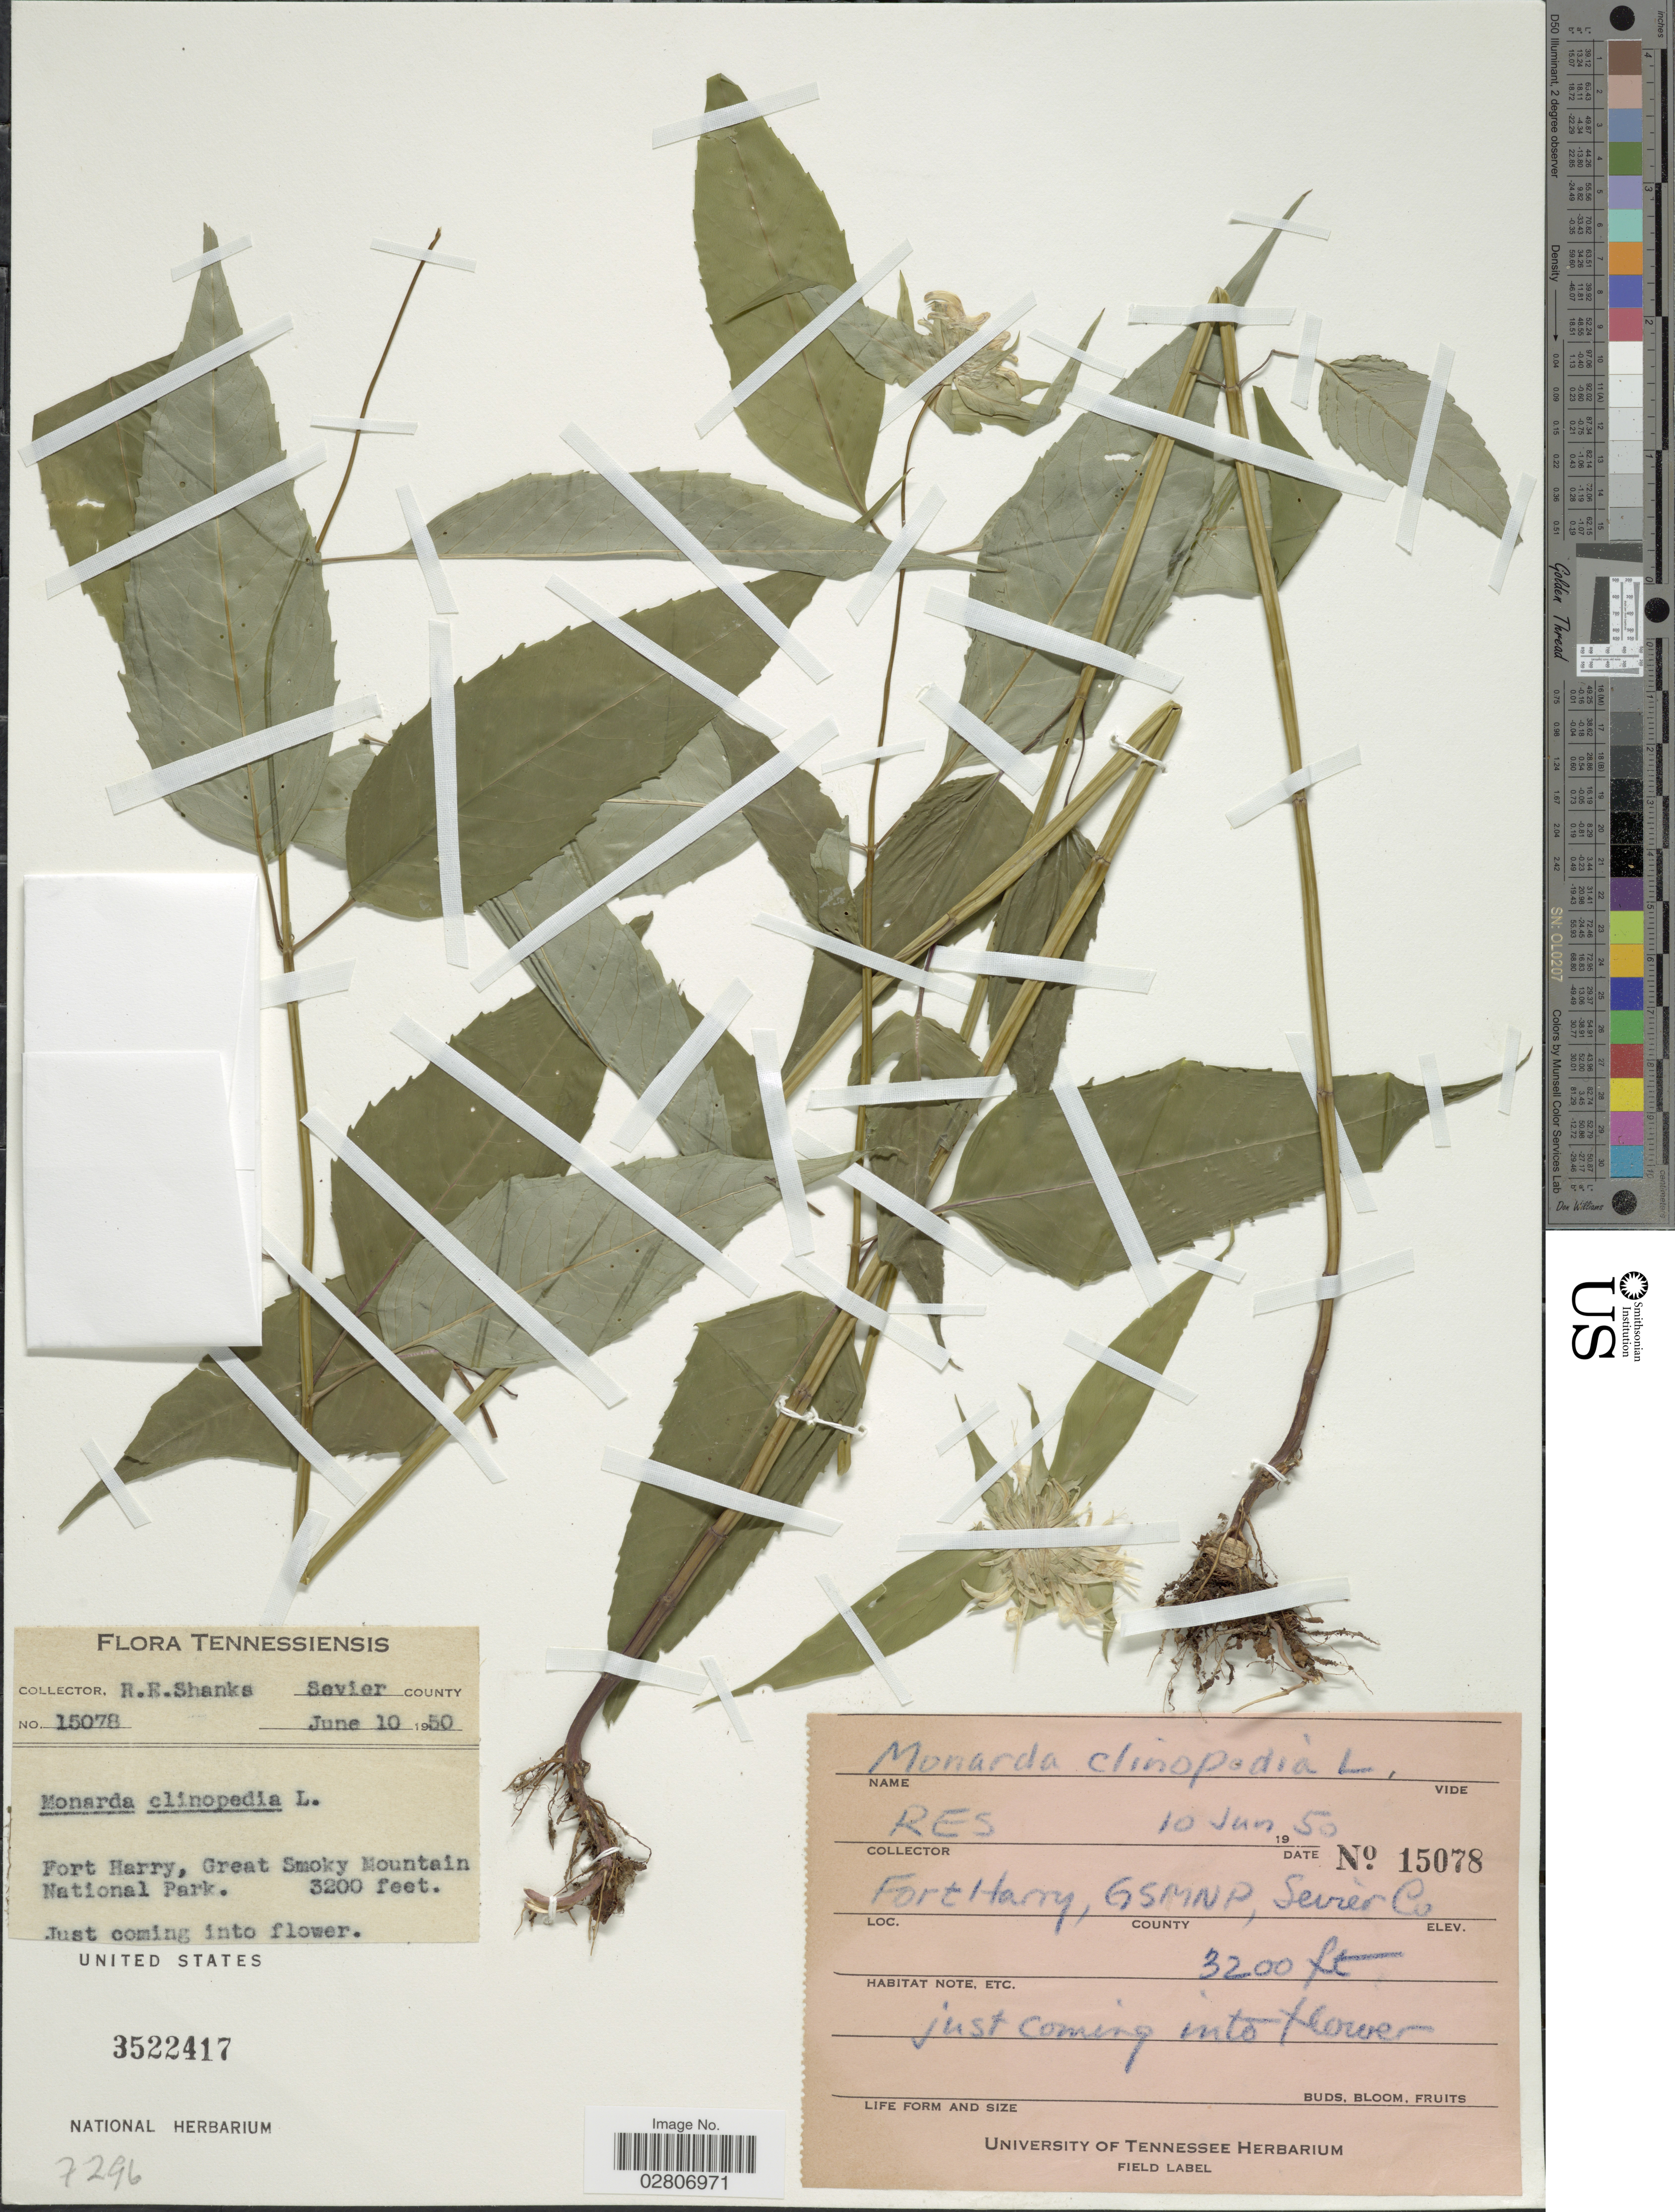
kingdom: Plantae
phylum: Tracheophyta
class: Magnoliopsida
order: Lamiales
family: Lamiaceae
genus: Monarda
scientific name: Monarda clinopodia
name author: L.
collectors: R. Shanks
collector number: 15078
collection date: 1950-06-10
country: United States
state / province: Tennessee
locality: Sevier County. Fort Harry, Great Smoky Mountain National Park.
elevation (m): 975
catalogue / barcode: US 3522417